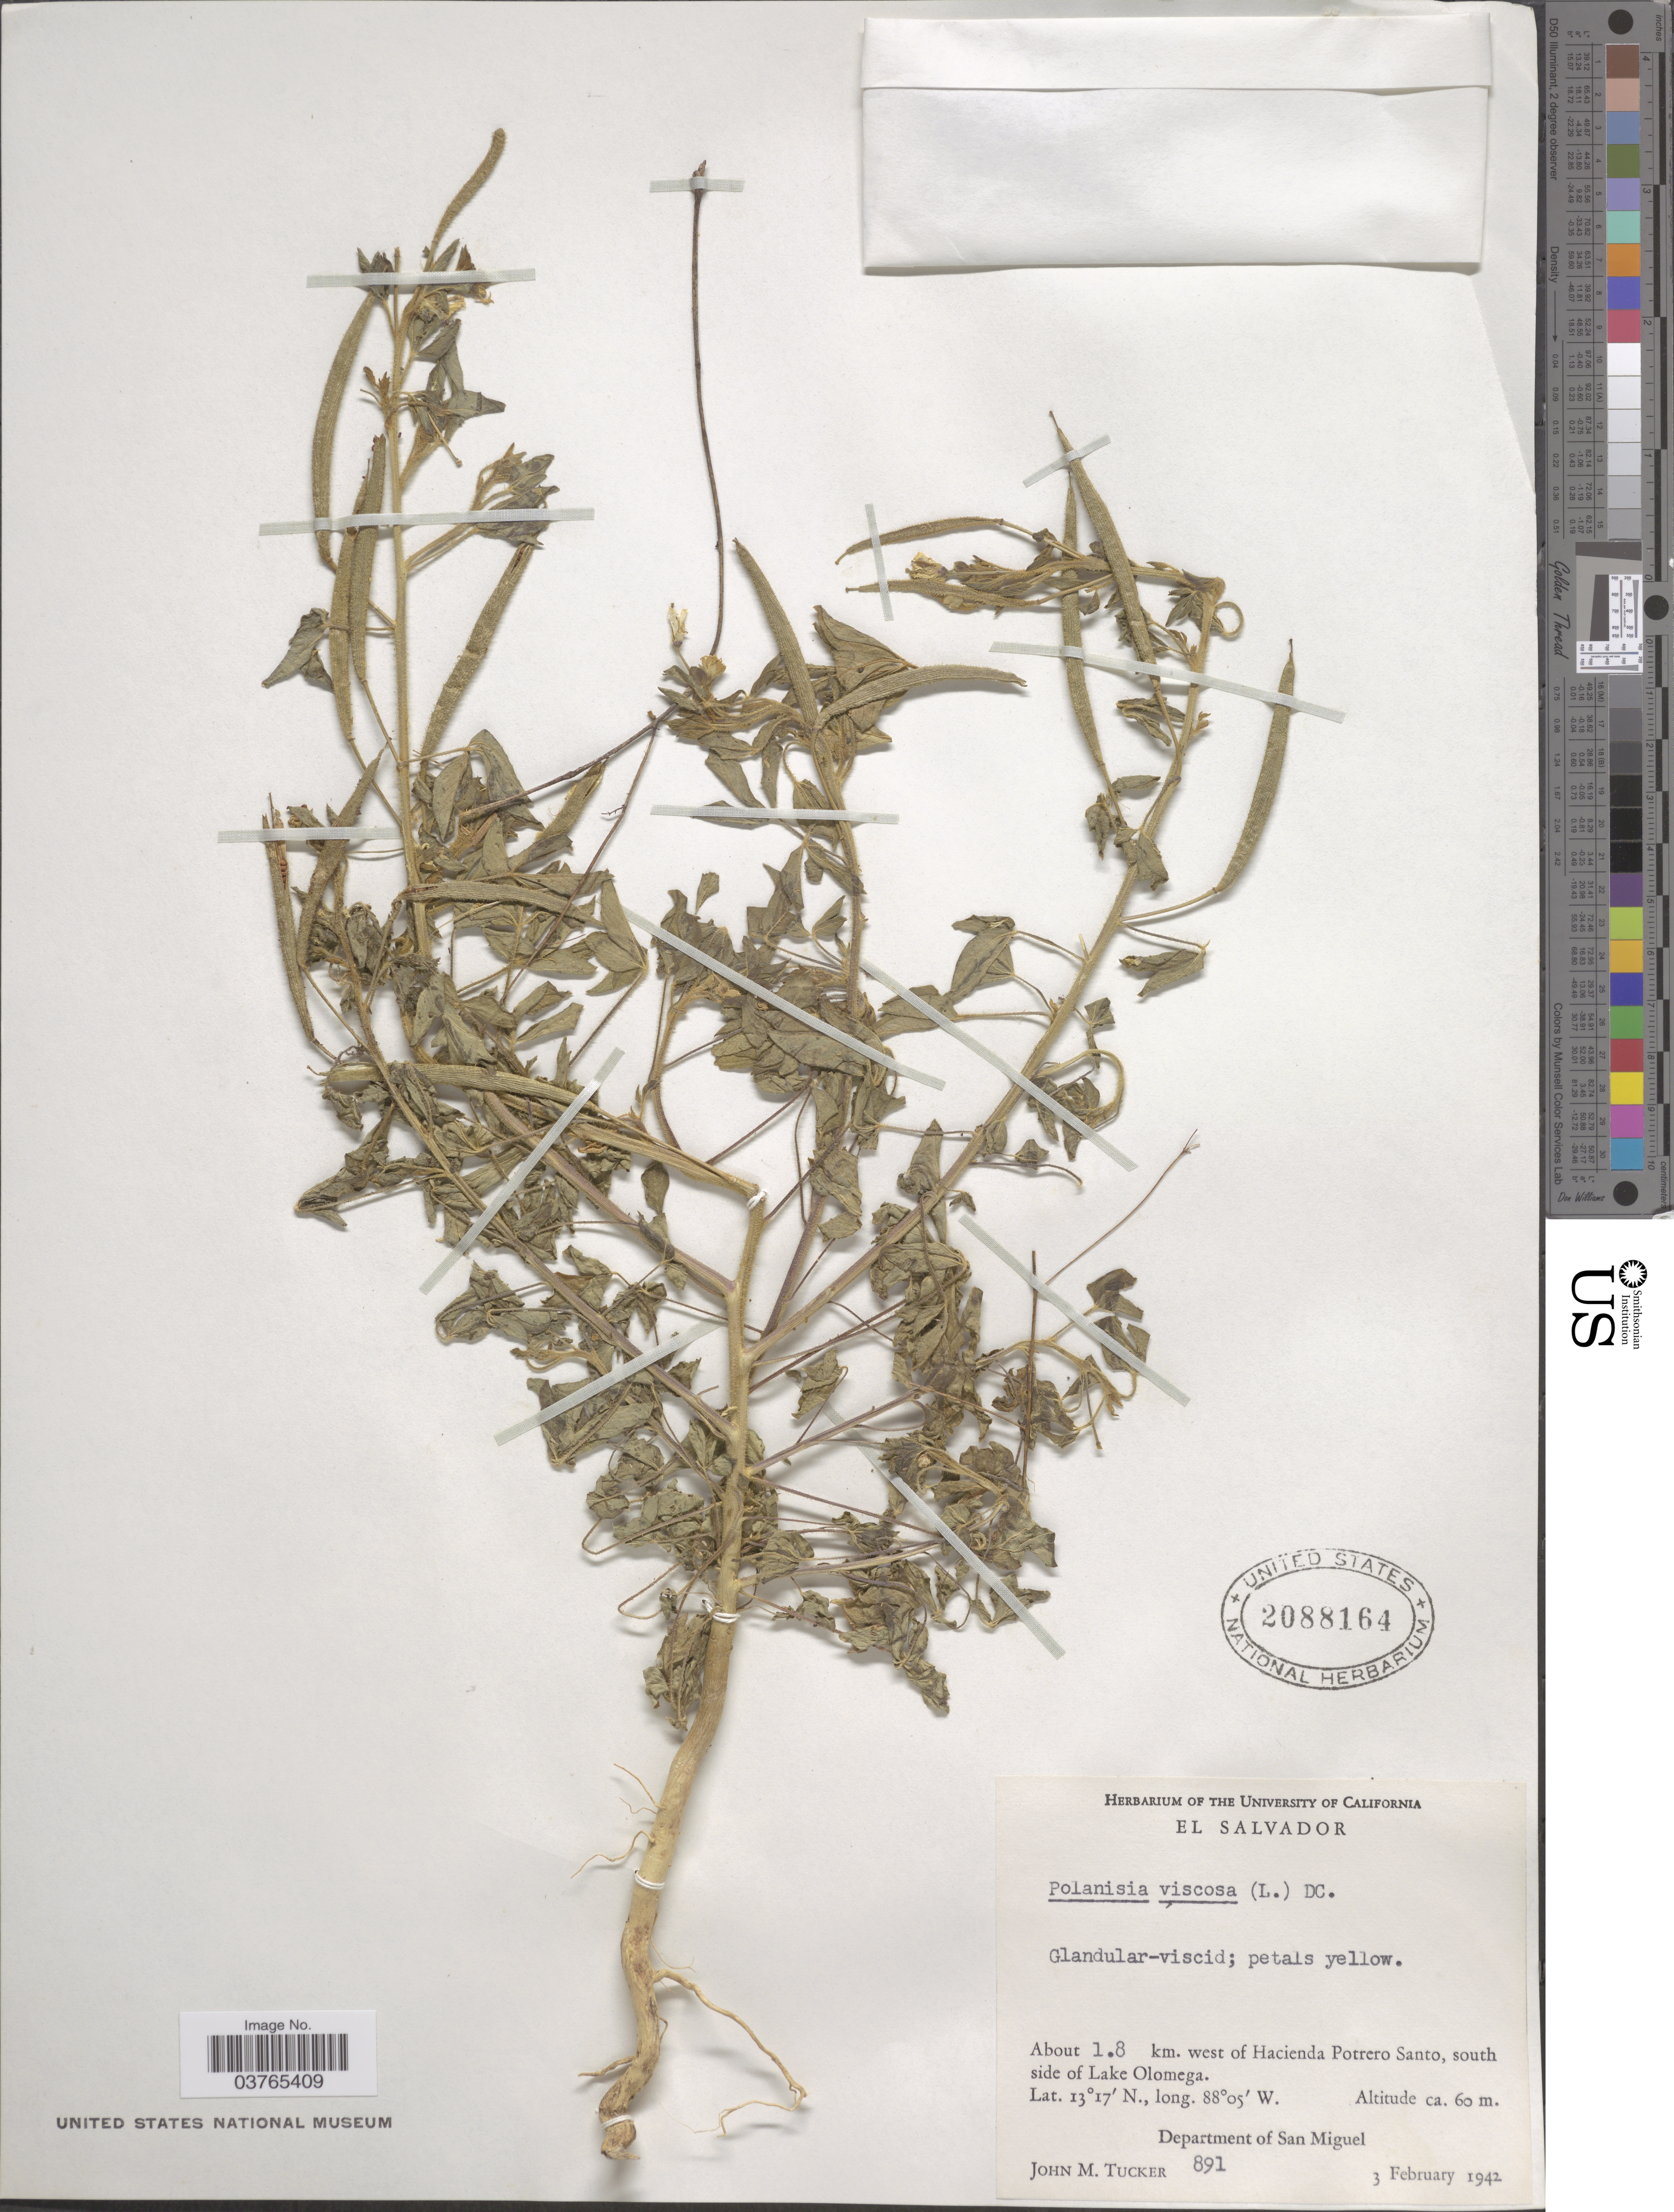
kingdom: Plantae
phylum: Tracheophyta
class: Magnoliopsida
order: Brassicales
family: Cleomaceae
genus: Arivela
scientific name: Arivela viscosa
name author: (L.) Raf.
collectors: J. M. Tucker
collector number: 891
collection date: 1942-02-03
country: El Salvador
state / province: San Miguel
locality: About 1.8 km. west of Havienda Potrero Santo, south side of Lake Olomega. Department of San Miguel.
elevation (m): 60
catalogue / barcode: US 2088164